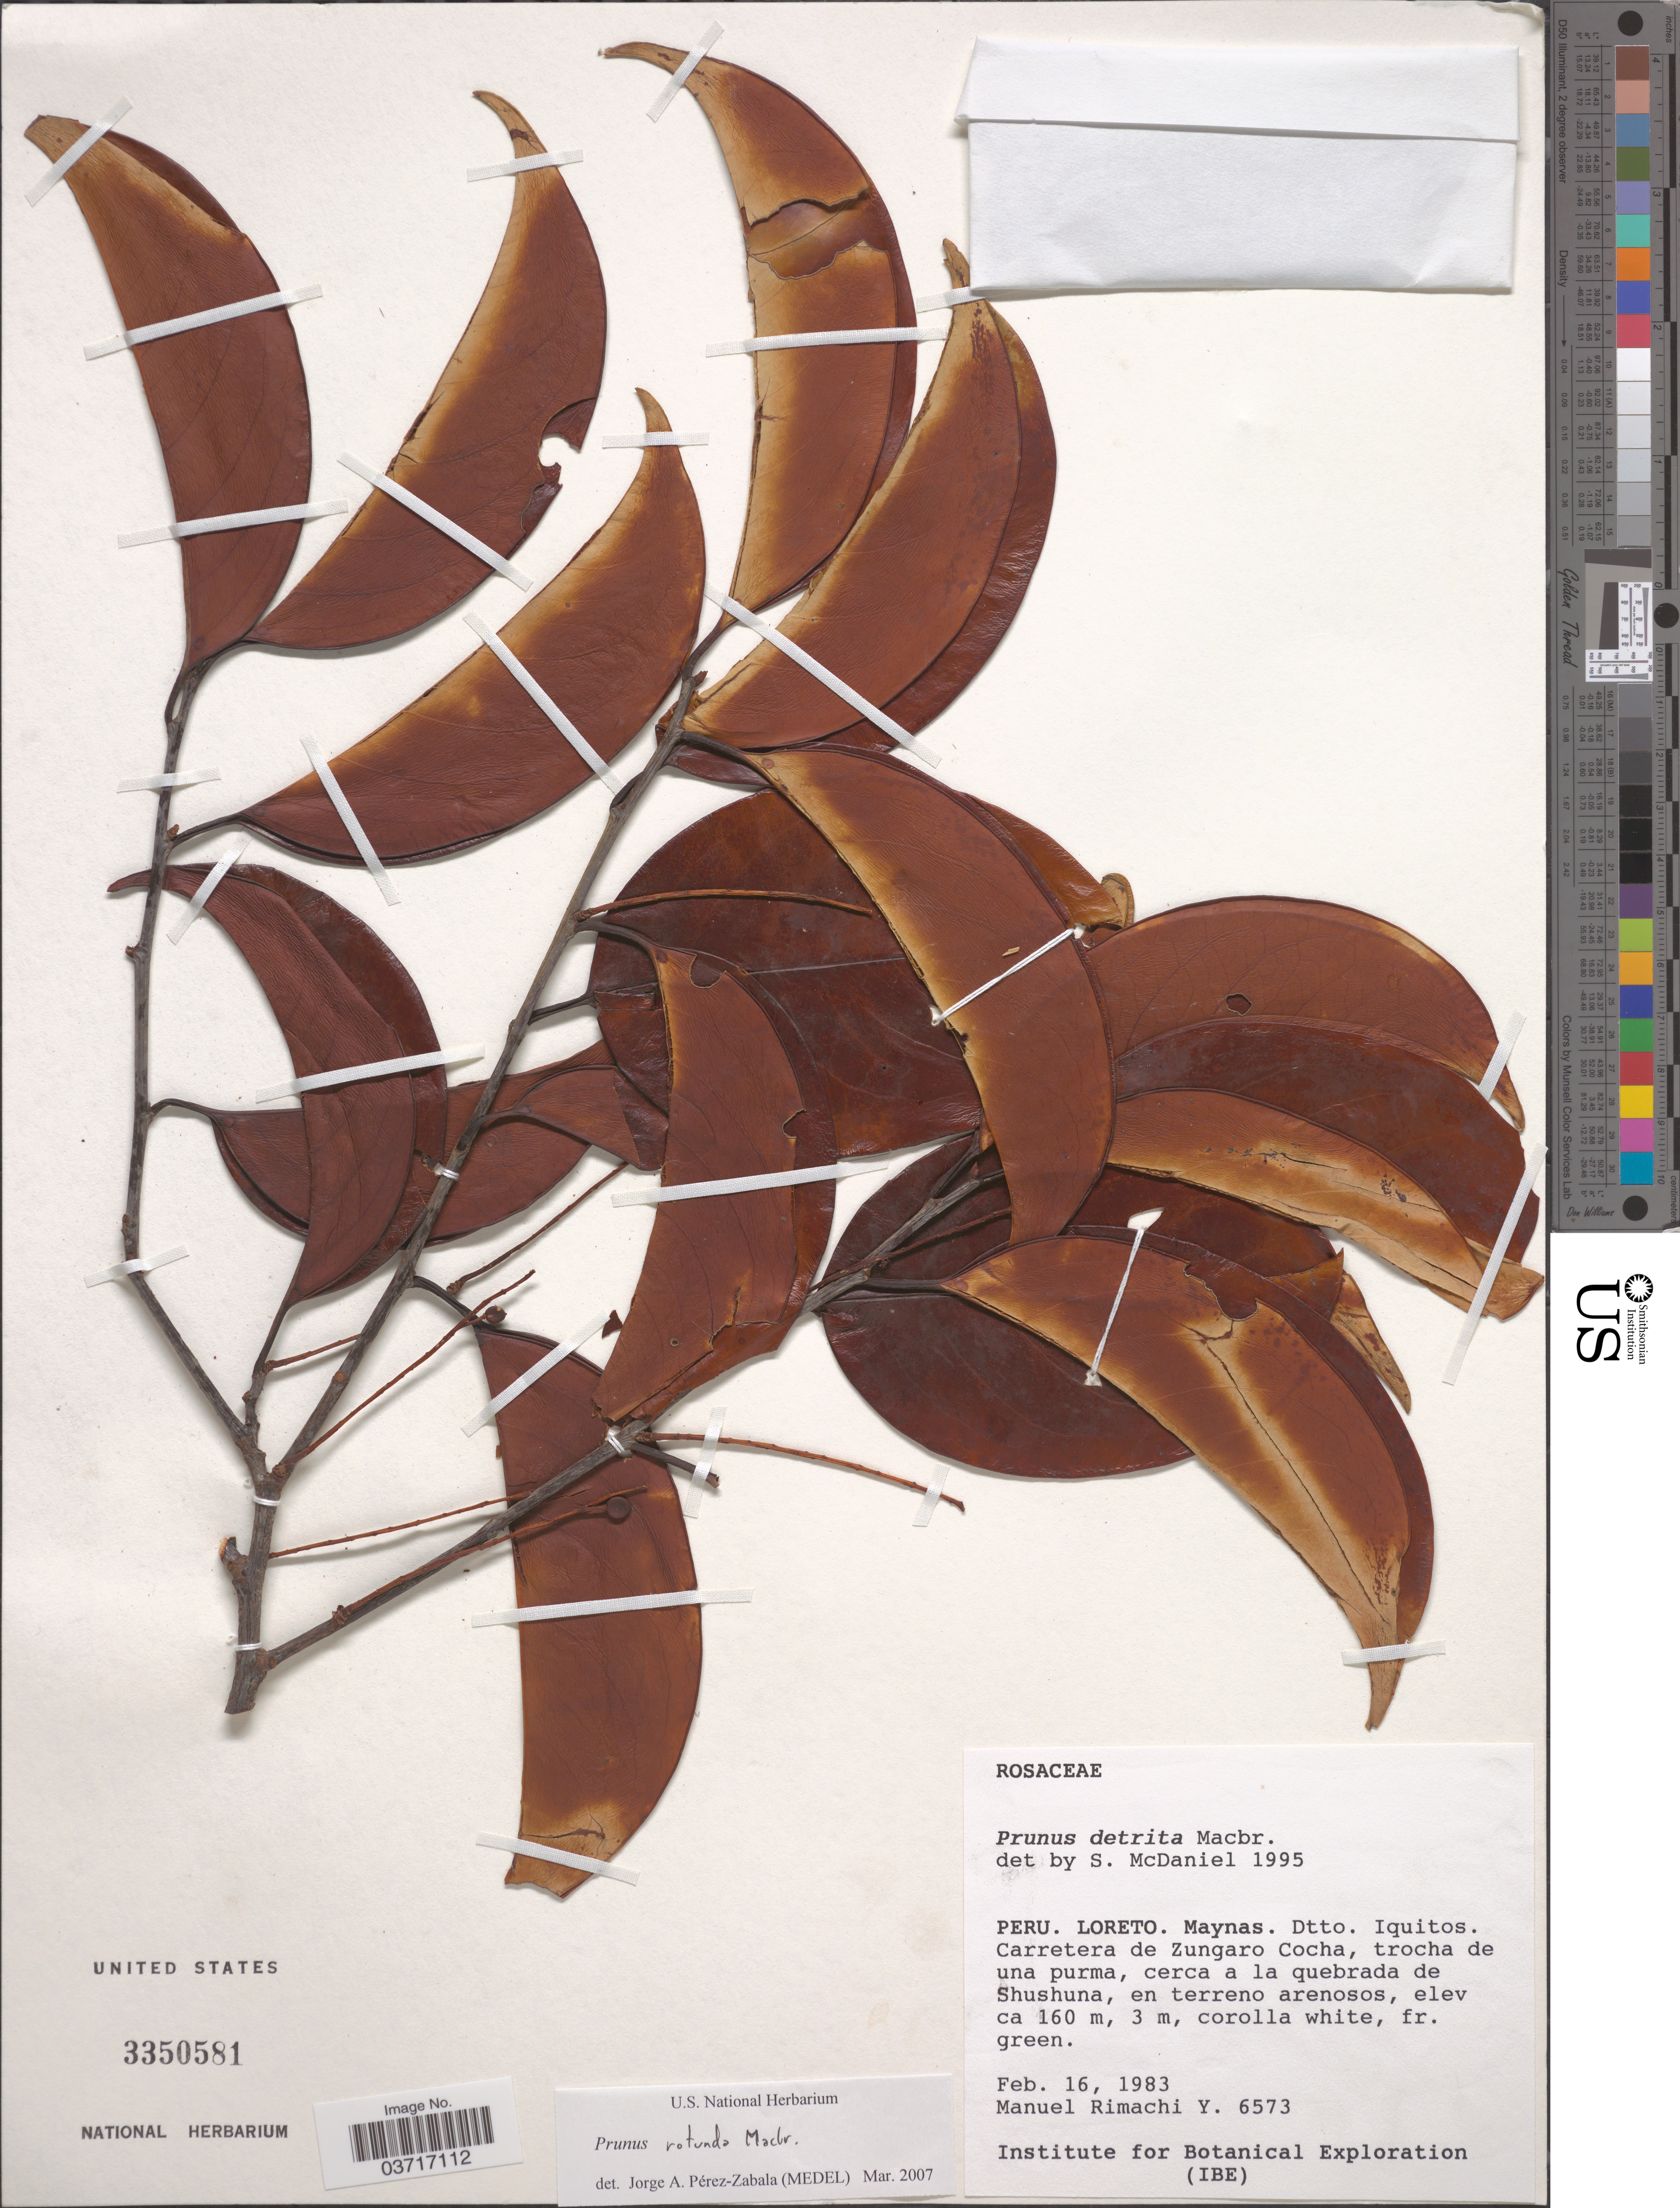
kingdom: Plantae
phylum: Tracheophyta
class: Magnoliopsida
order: Rosales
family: Rosaceae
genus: Prunus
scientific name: Prunus rotunda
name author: J.F. Macbr.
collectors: M. Rimachi Y.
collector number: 6573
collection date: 1983-02-16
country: Peru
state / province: Loreto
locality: Maynas. Dtto. Iquitos. Carretera de Zungaro Cocha, trocha de una purma, cerca a la quebrada de Shushuna, en terreno arenosos.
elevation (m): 160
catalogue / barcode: US 3350581